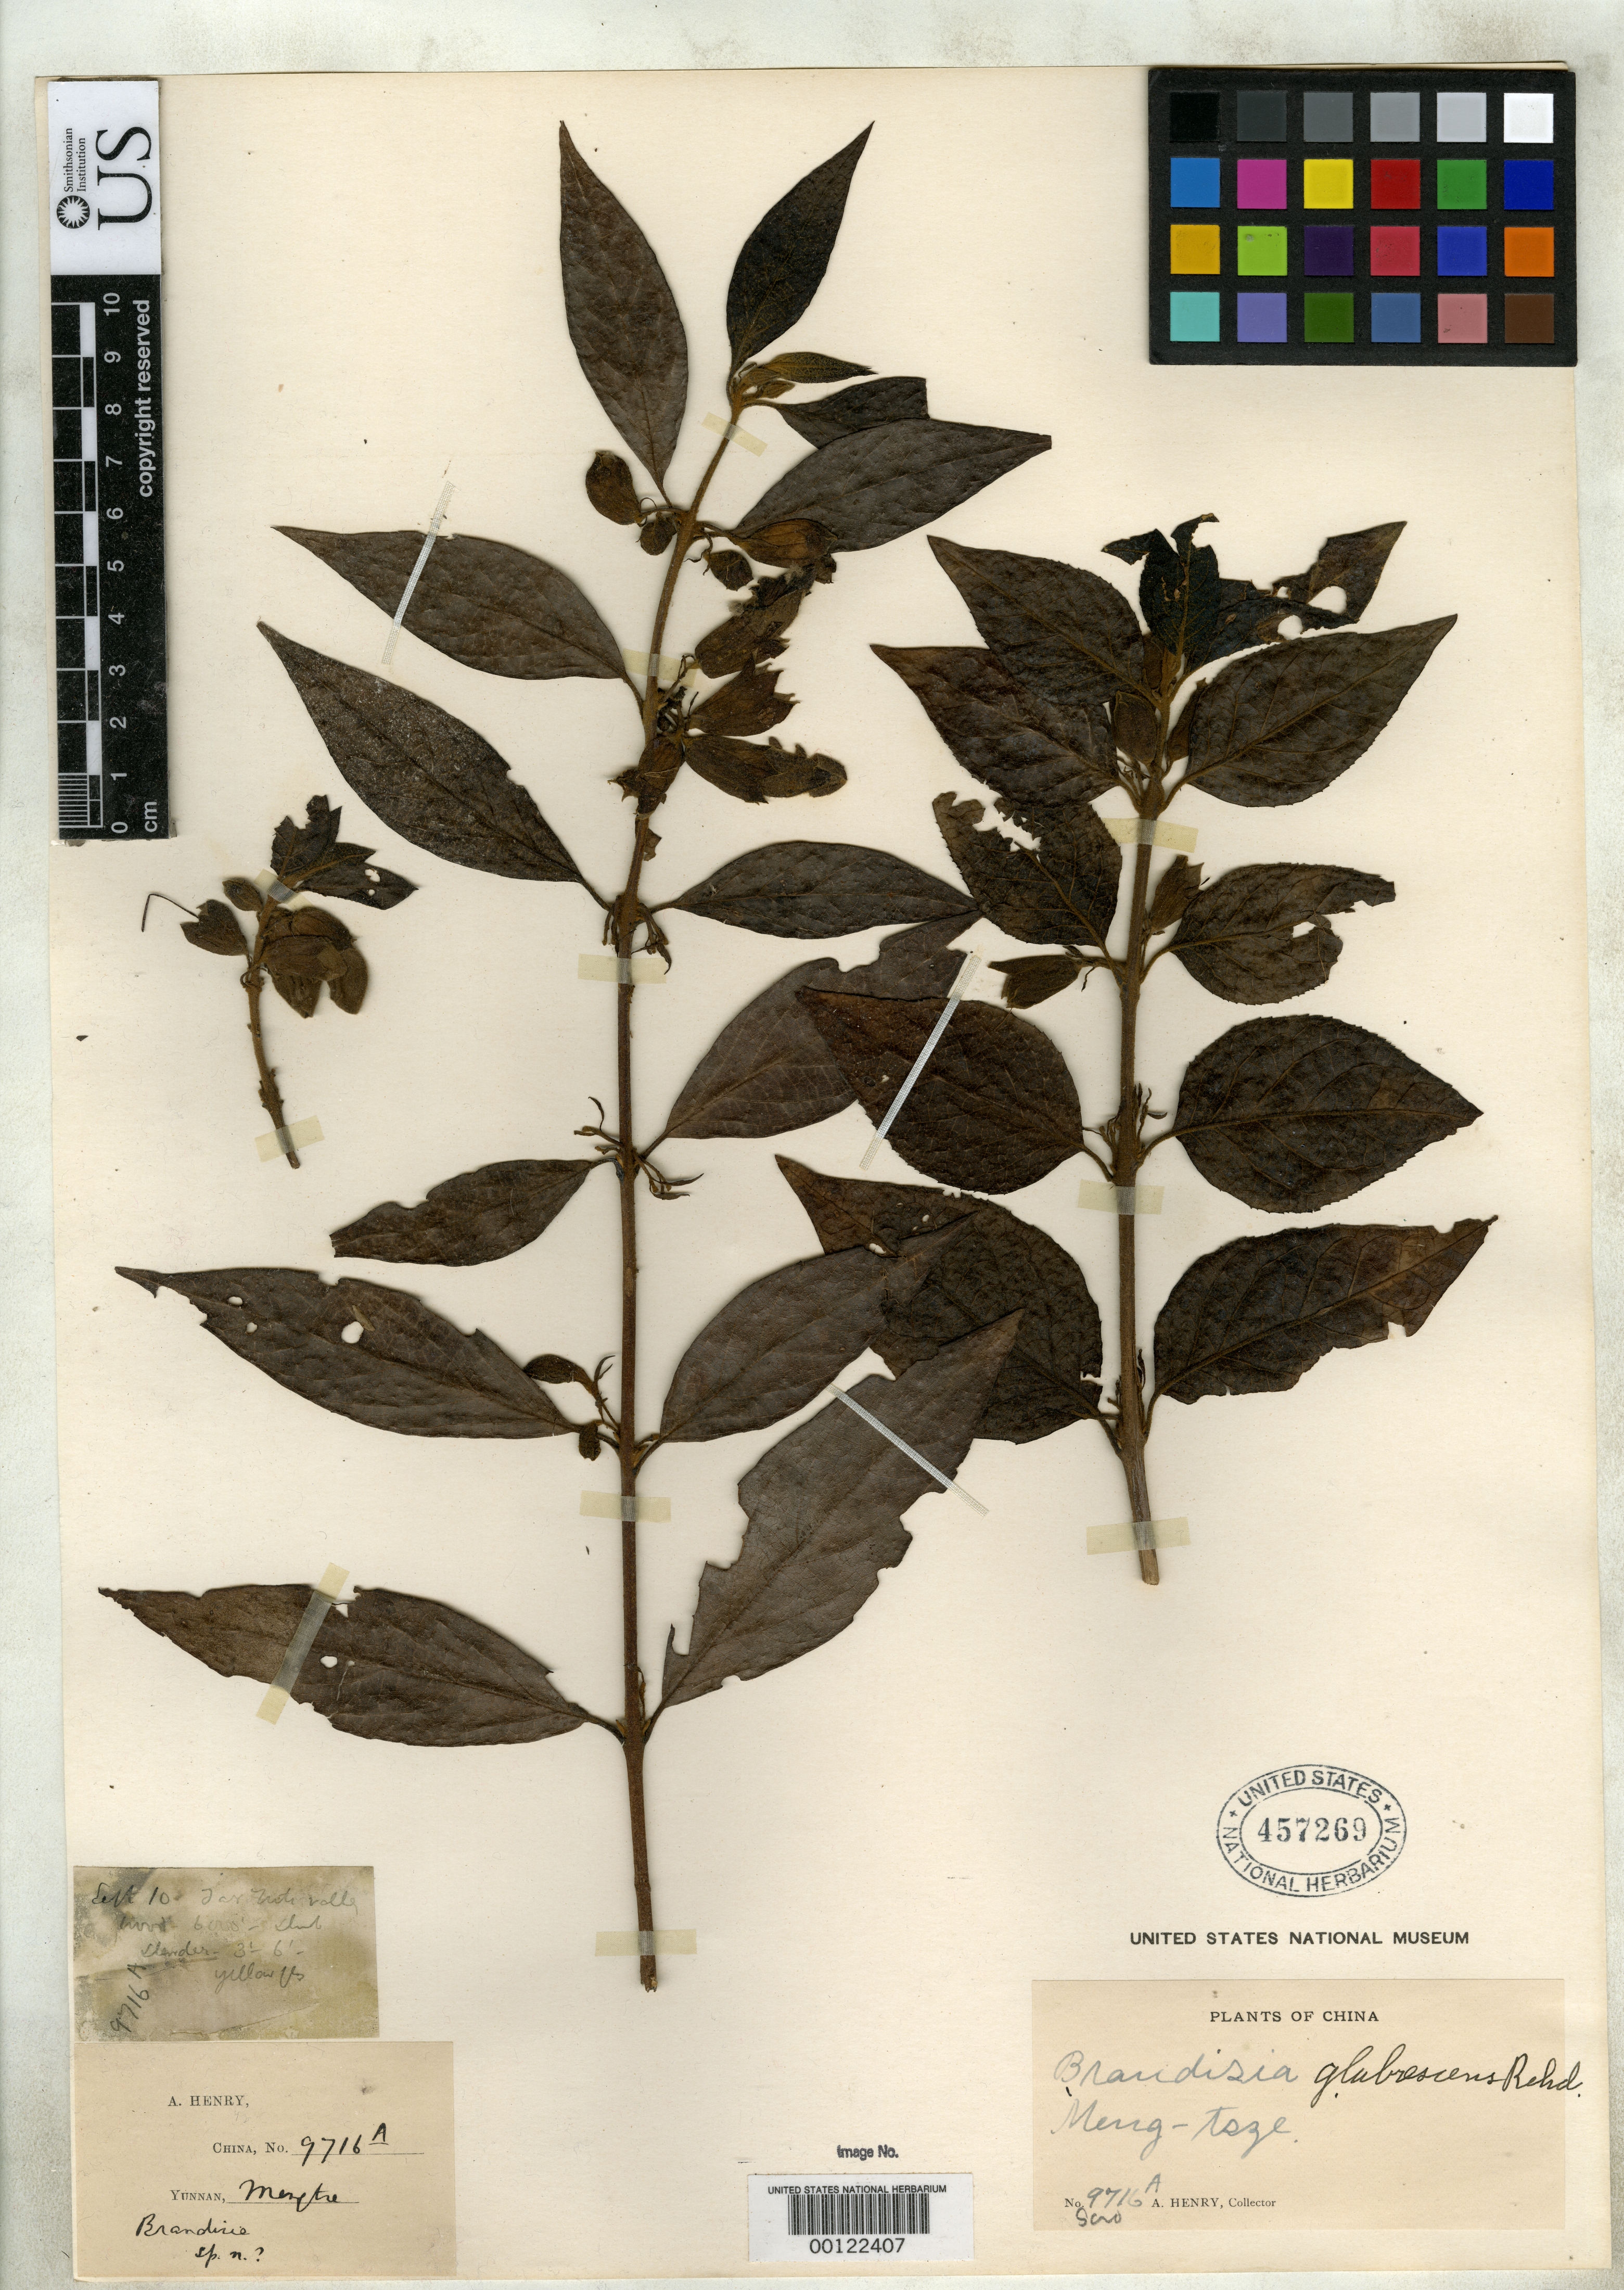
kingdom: Plantae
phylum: Tracheophyta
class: Magnoliopsida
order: Lamiales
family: Orobanchaceae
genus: Brandisia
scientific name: Brandisia glabrescens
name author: Rehder in Sarg.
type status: Isotype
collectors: A. Henry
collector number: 9716 A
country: China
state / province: Yunnan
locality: Mengtze [Meng-tsze]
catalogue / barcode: US 457269